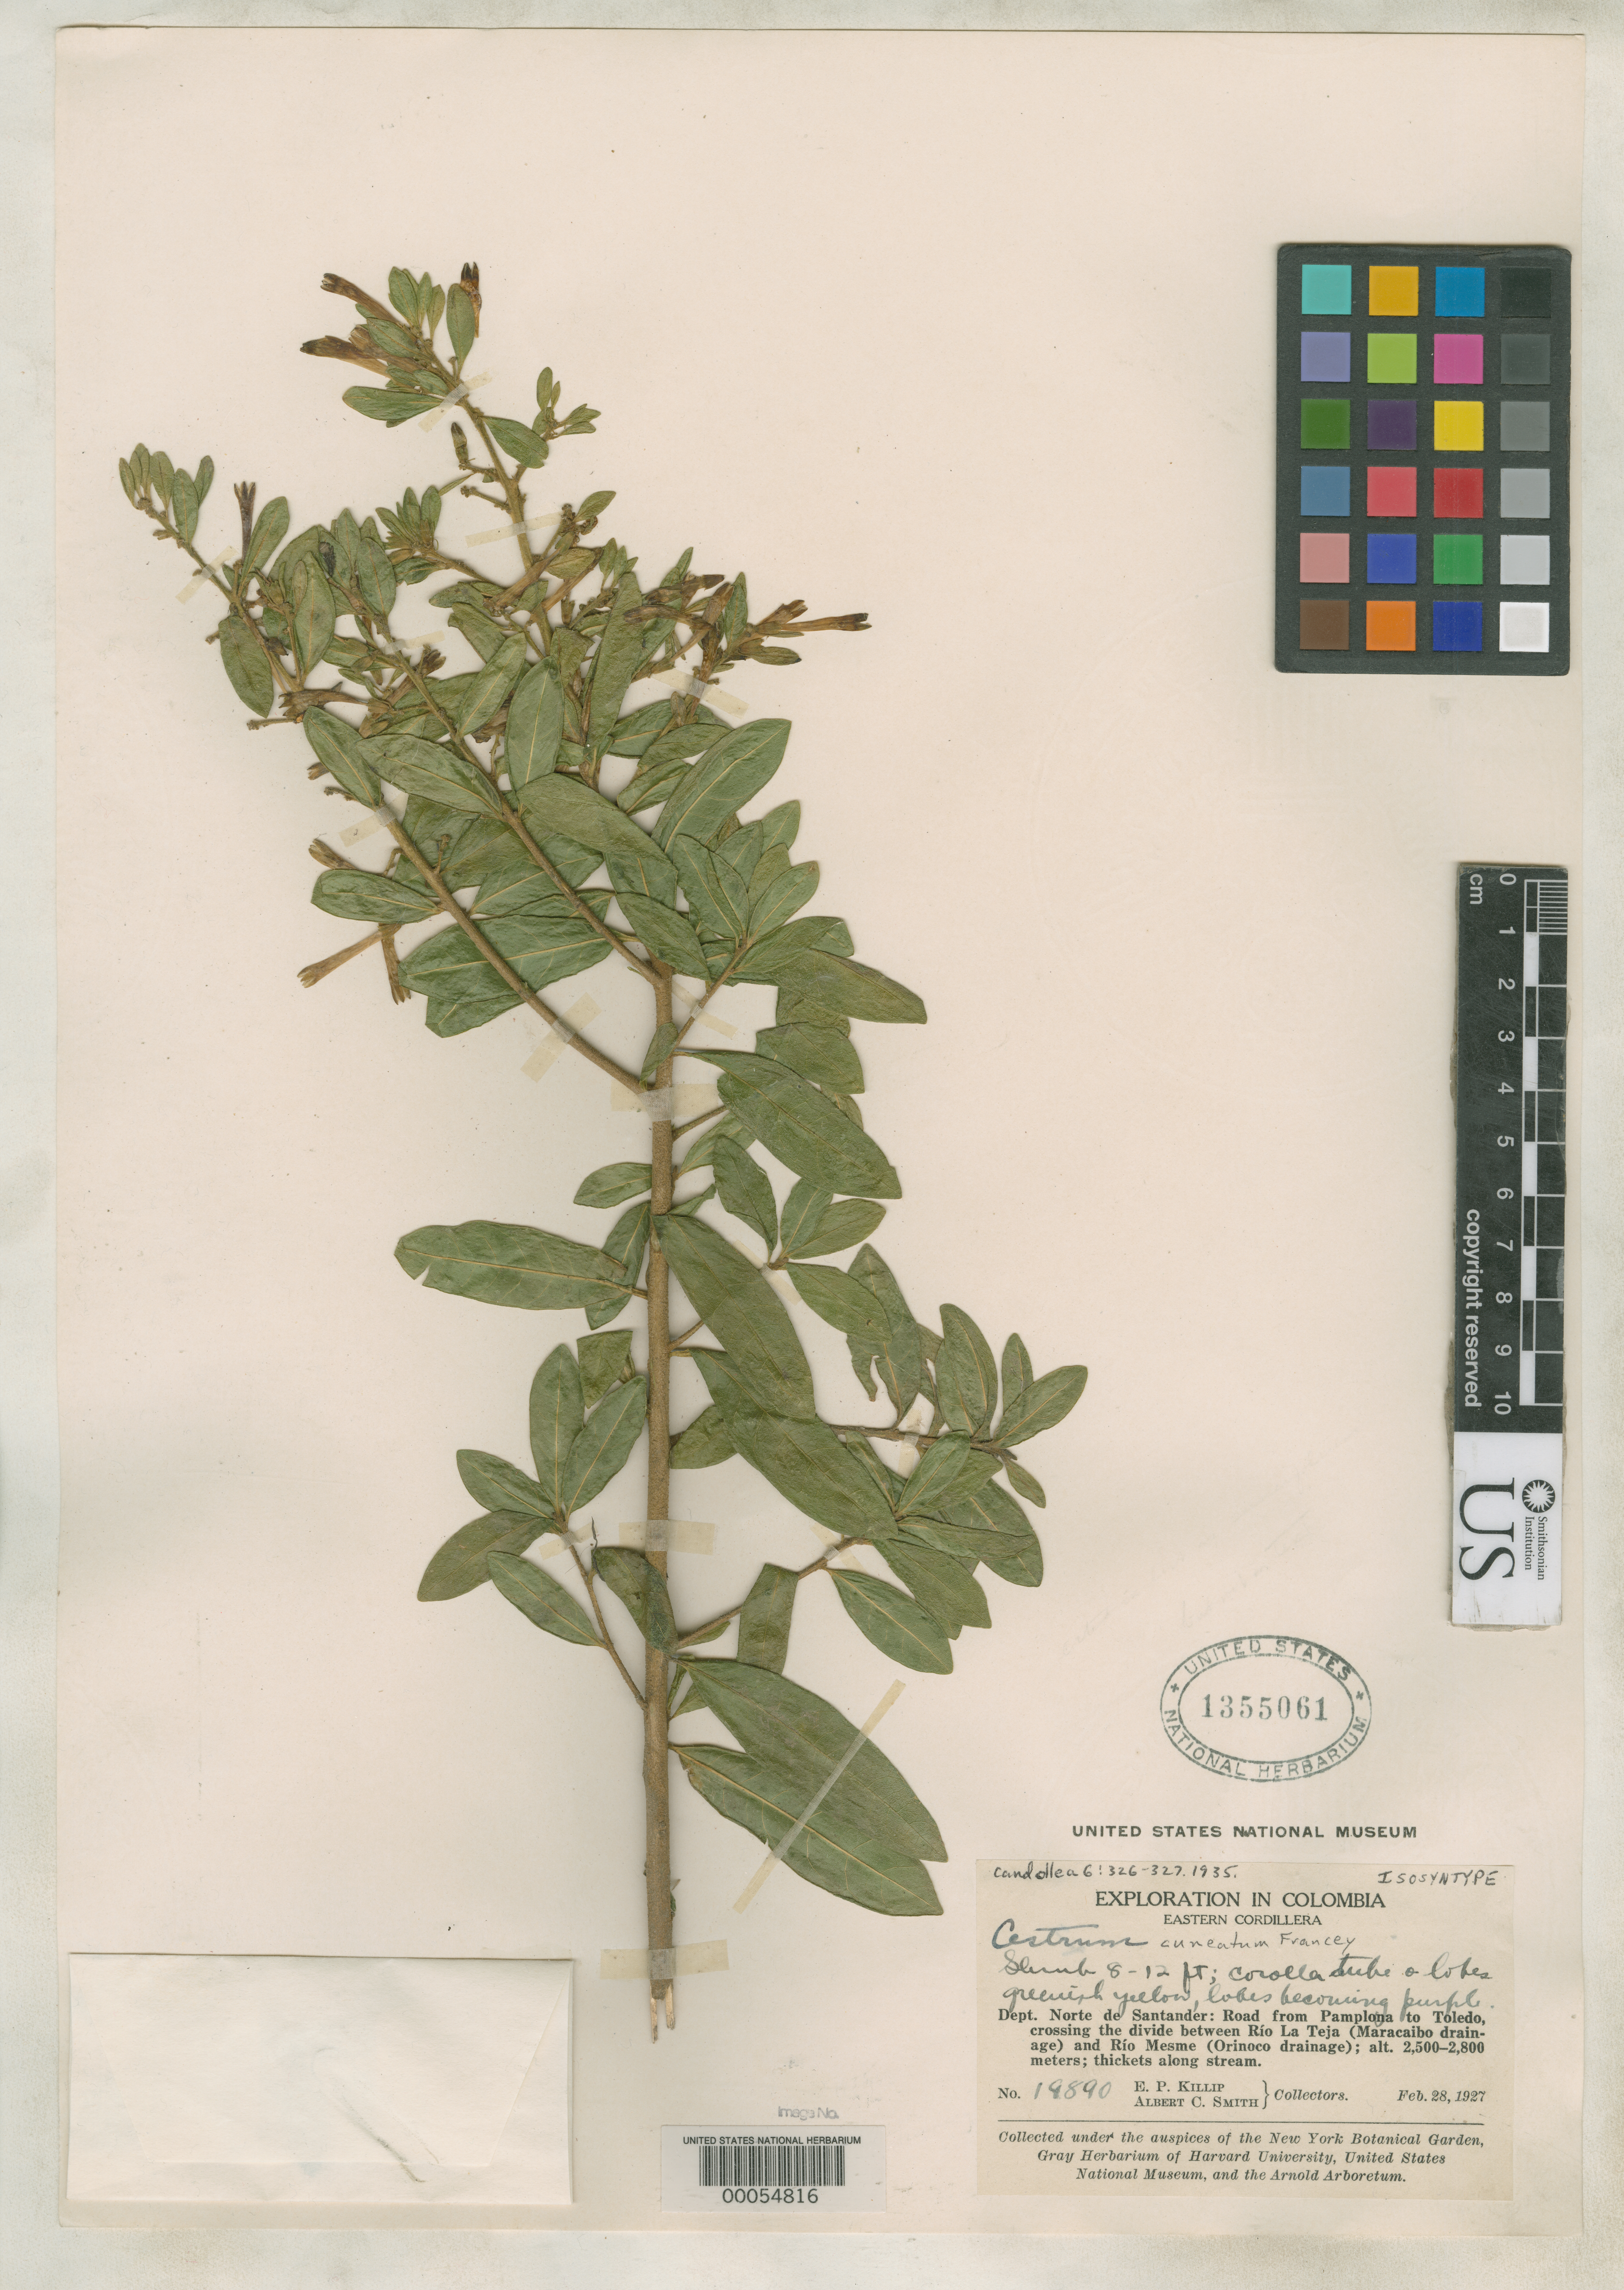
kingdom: Plantae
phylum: Tracheophyta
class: Magnoliopsida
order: Solanales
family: Solanaceae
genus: Cestrum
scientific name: Cestrum cuneatum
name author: Francey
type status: Isosyntype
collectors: E. P. Killip & A. C. Smith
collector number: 19890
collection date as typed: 28 Feb 1927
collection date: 1927-02-28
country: Colombia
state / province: Norte de Santander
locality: Road from Pamplona to Toleda, crossing divide between Rio La Teja (Maracaibo drainage) and Rio Mesme (Orinoco drainage).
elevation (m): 2500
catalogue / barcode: US 1355061